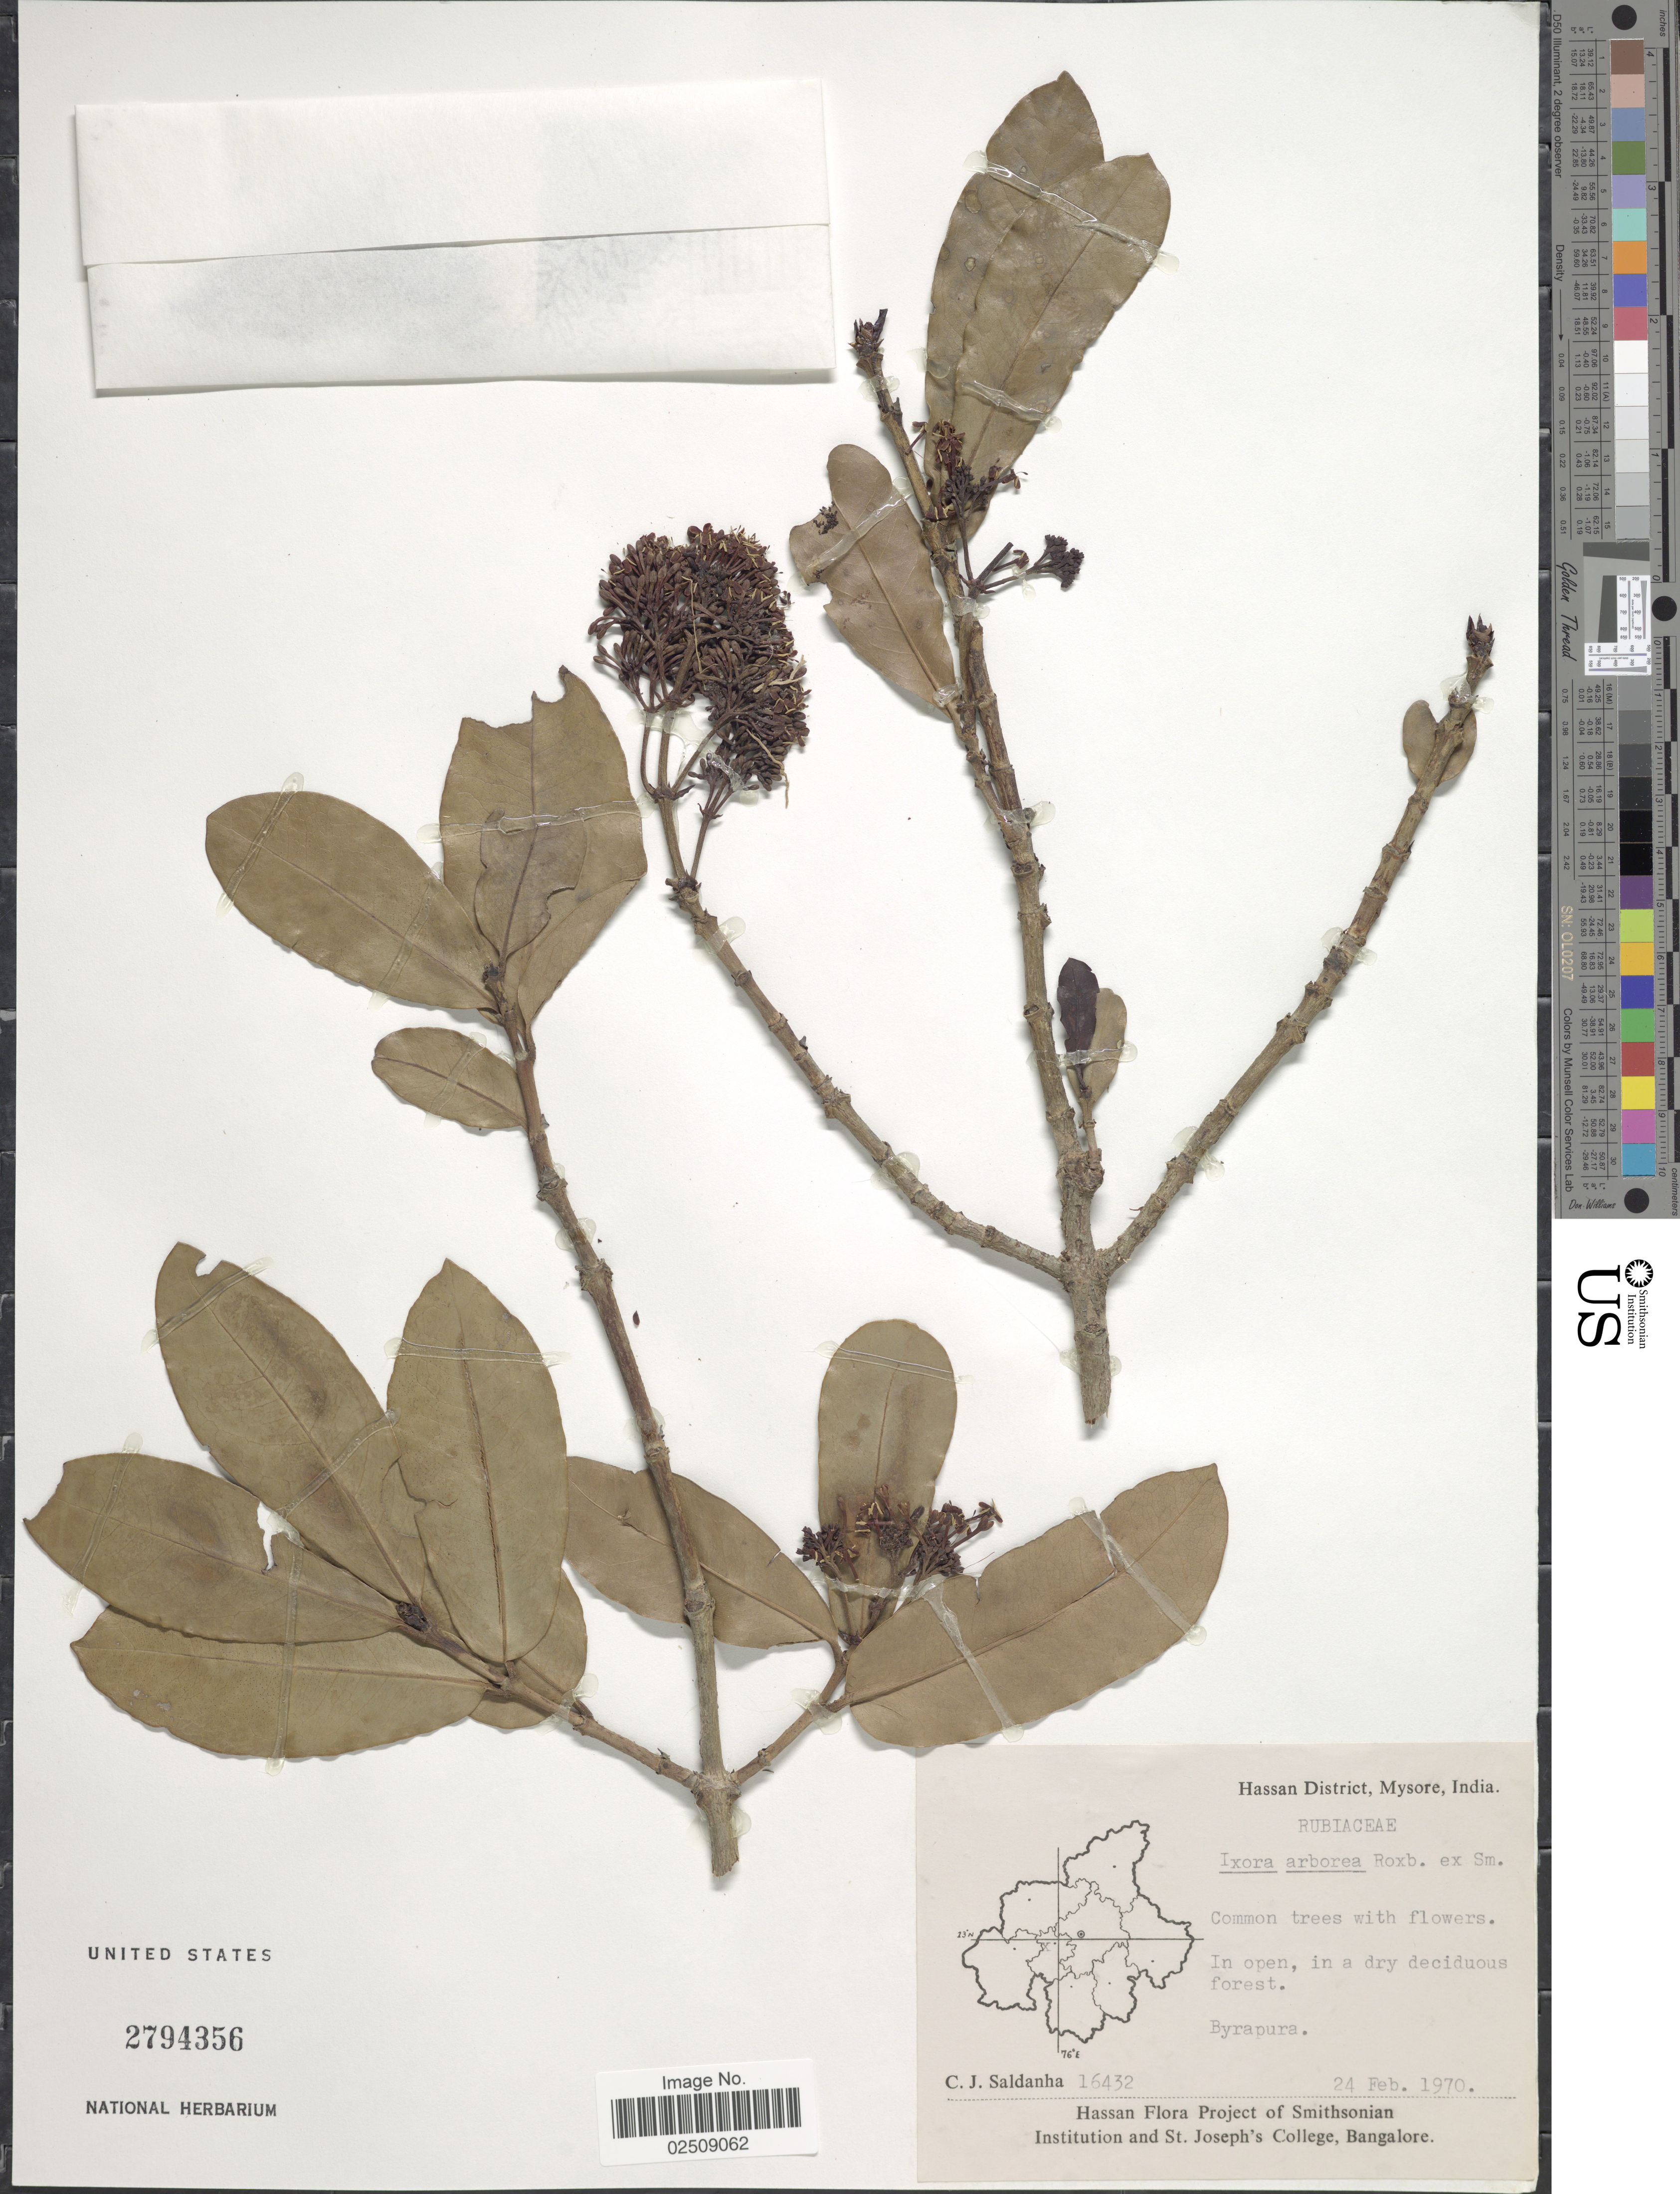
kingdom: Plantae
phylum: Tracheophyta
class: Magnoliopsida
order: Gentianales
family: Rubiaceae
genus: Ixora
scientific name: Ixora arborea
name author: Blanco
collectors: C. J. Saldanha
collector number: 16432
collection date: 1970-02-24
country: India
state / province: Karnataka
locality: Hassan District, Mysore. Byrapura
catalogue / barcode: US 2794356